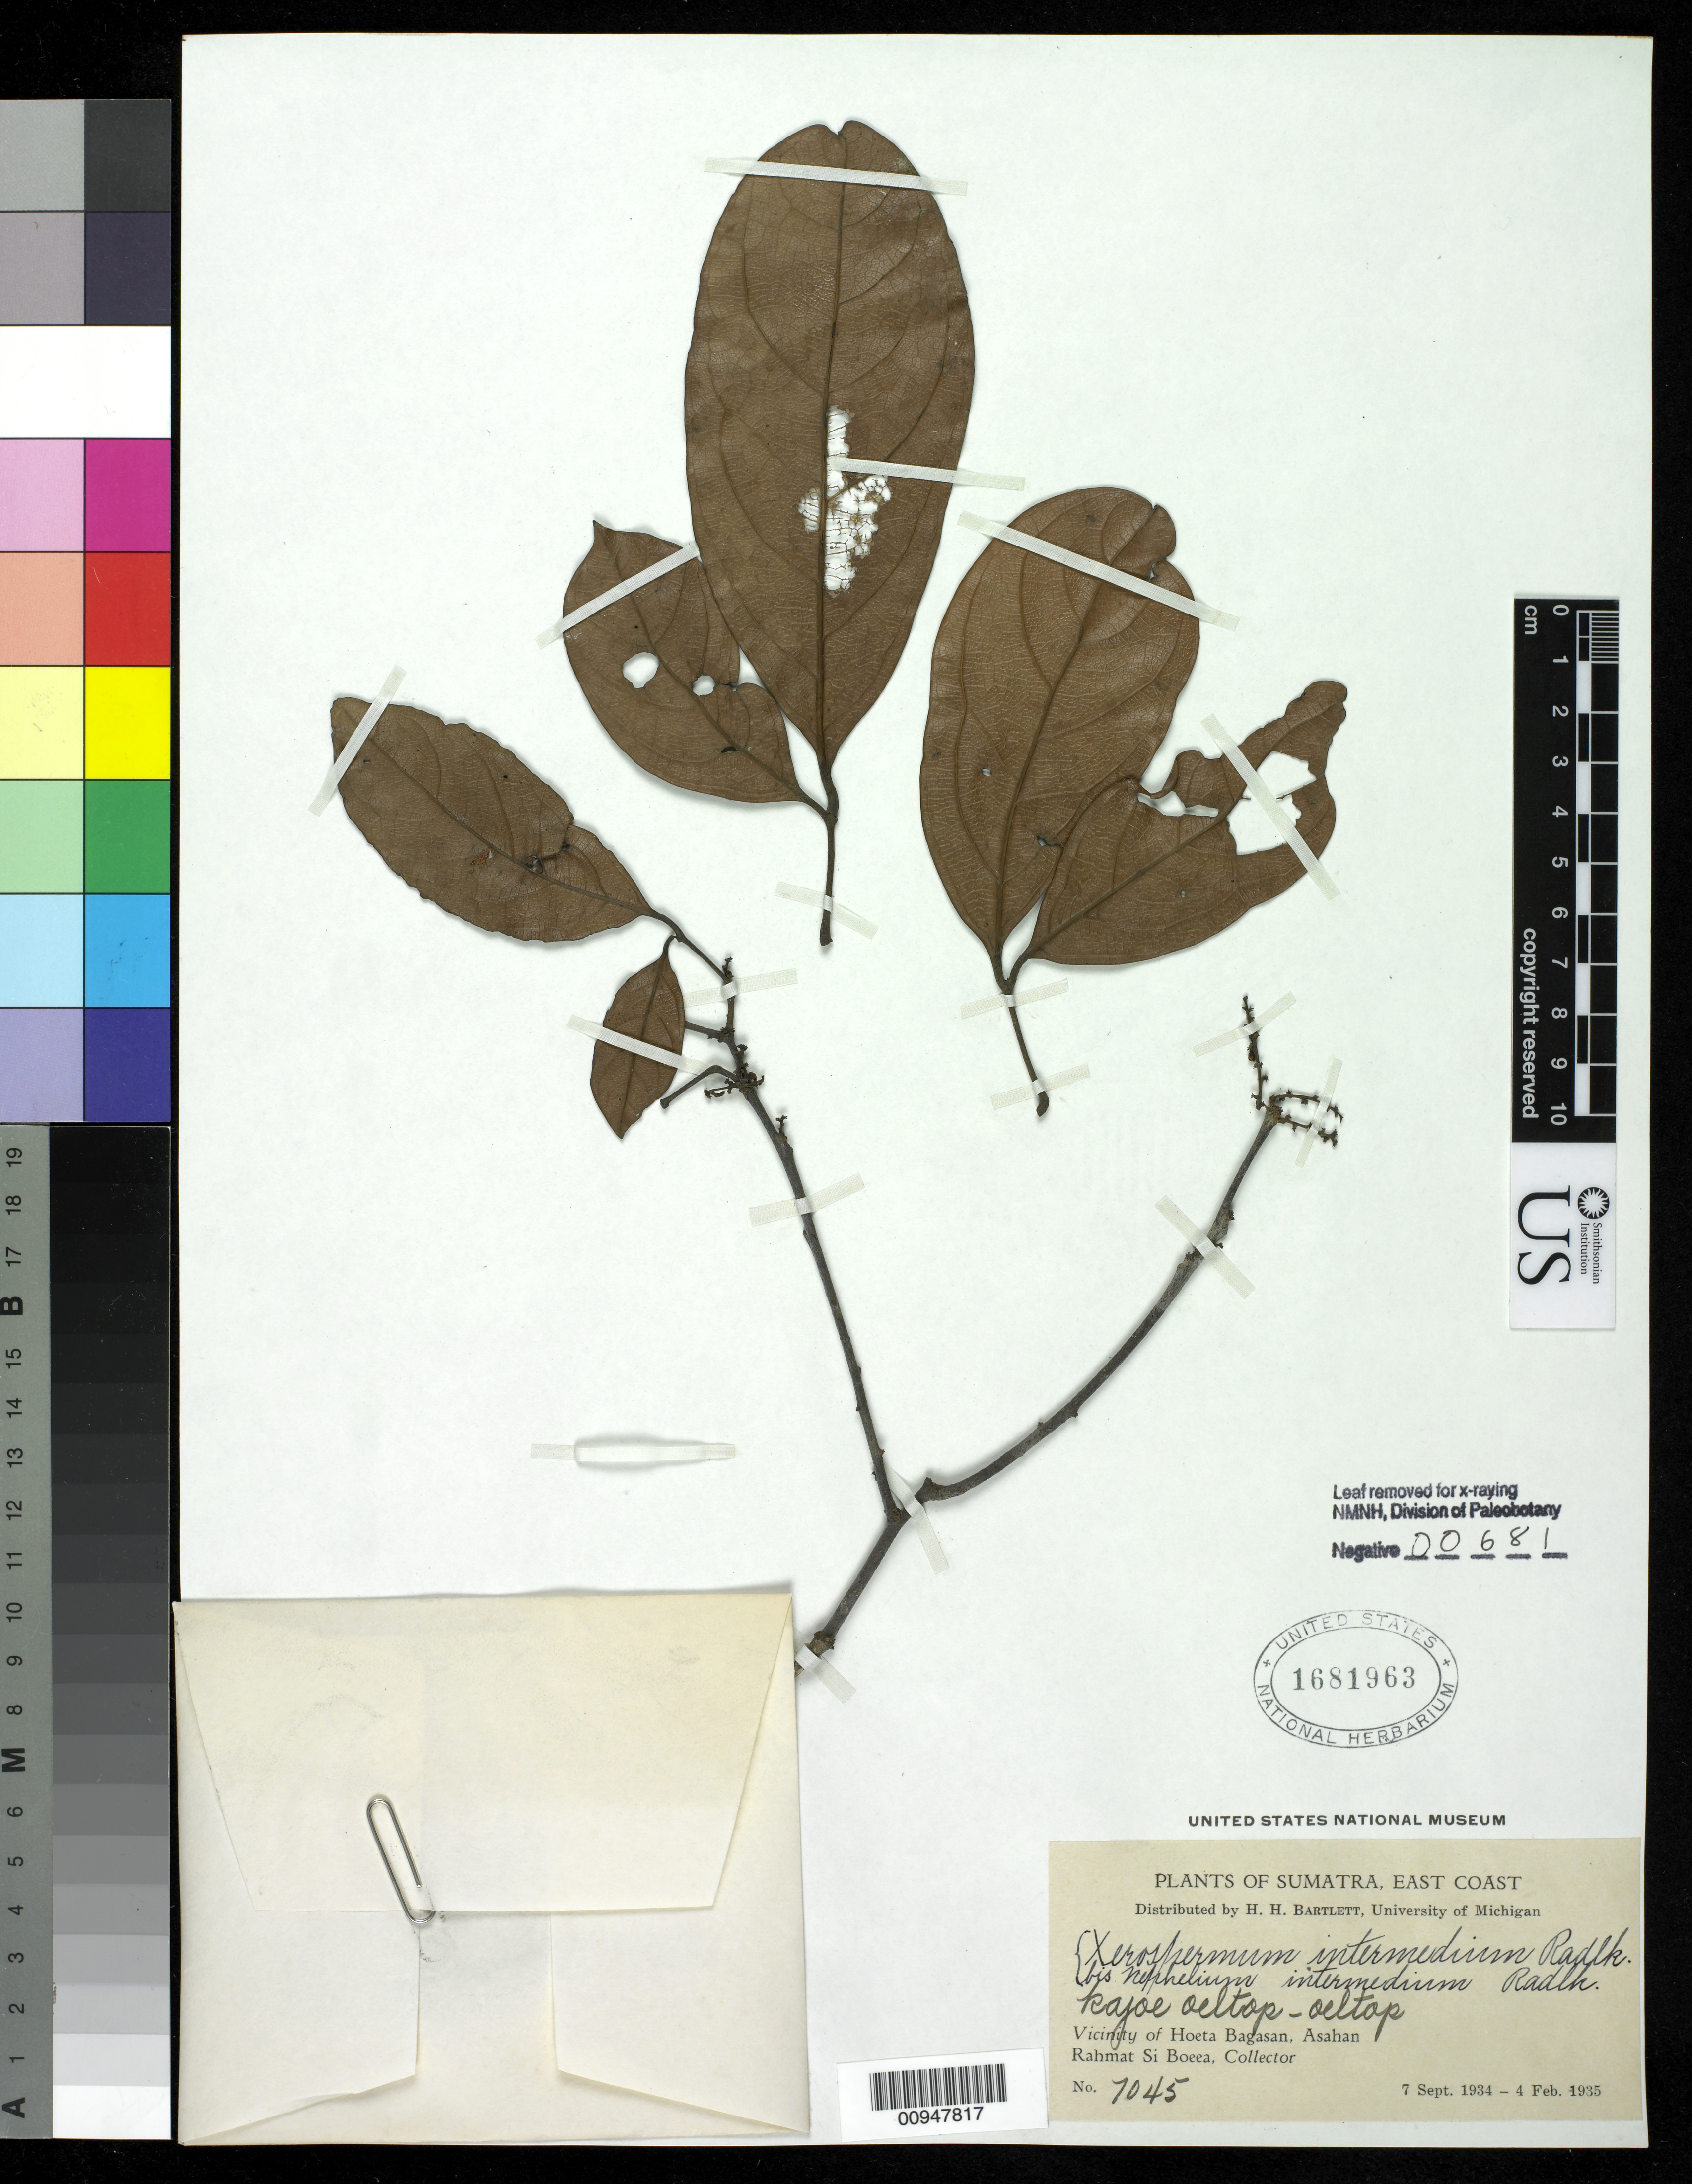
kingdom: Plantae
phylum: Tracheophyta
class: Magnoliopsida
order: Sapindales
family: Sapindaceae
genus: Xerospermum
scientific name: Xerospermum intermedium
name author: Radlk.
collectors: Rahmat Si Boeea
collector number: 7045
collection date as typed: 07 Sep 1934 to 04 Feb 1935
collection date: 1934-09-07/1935-02-04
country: Indonesia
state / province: Sumatra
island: Sumatra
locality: vicinity of Hoeta Bagasan, Asahan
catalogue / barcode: US 1681963